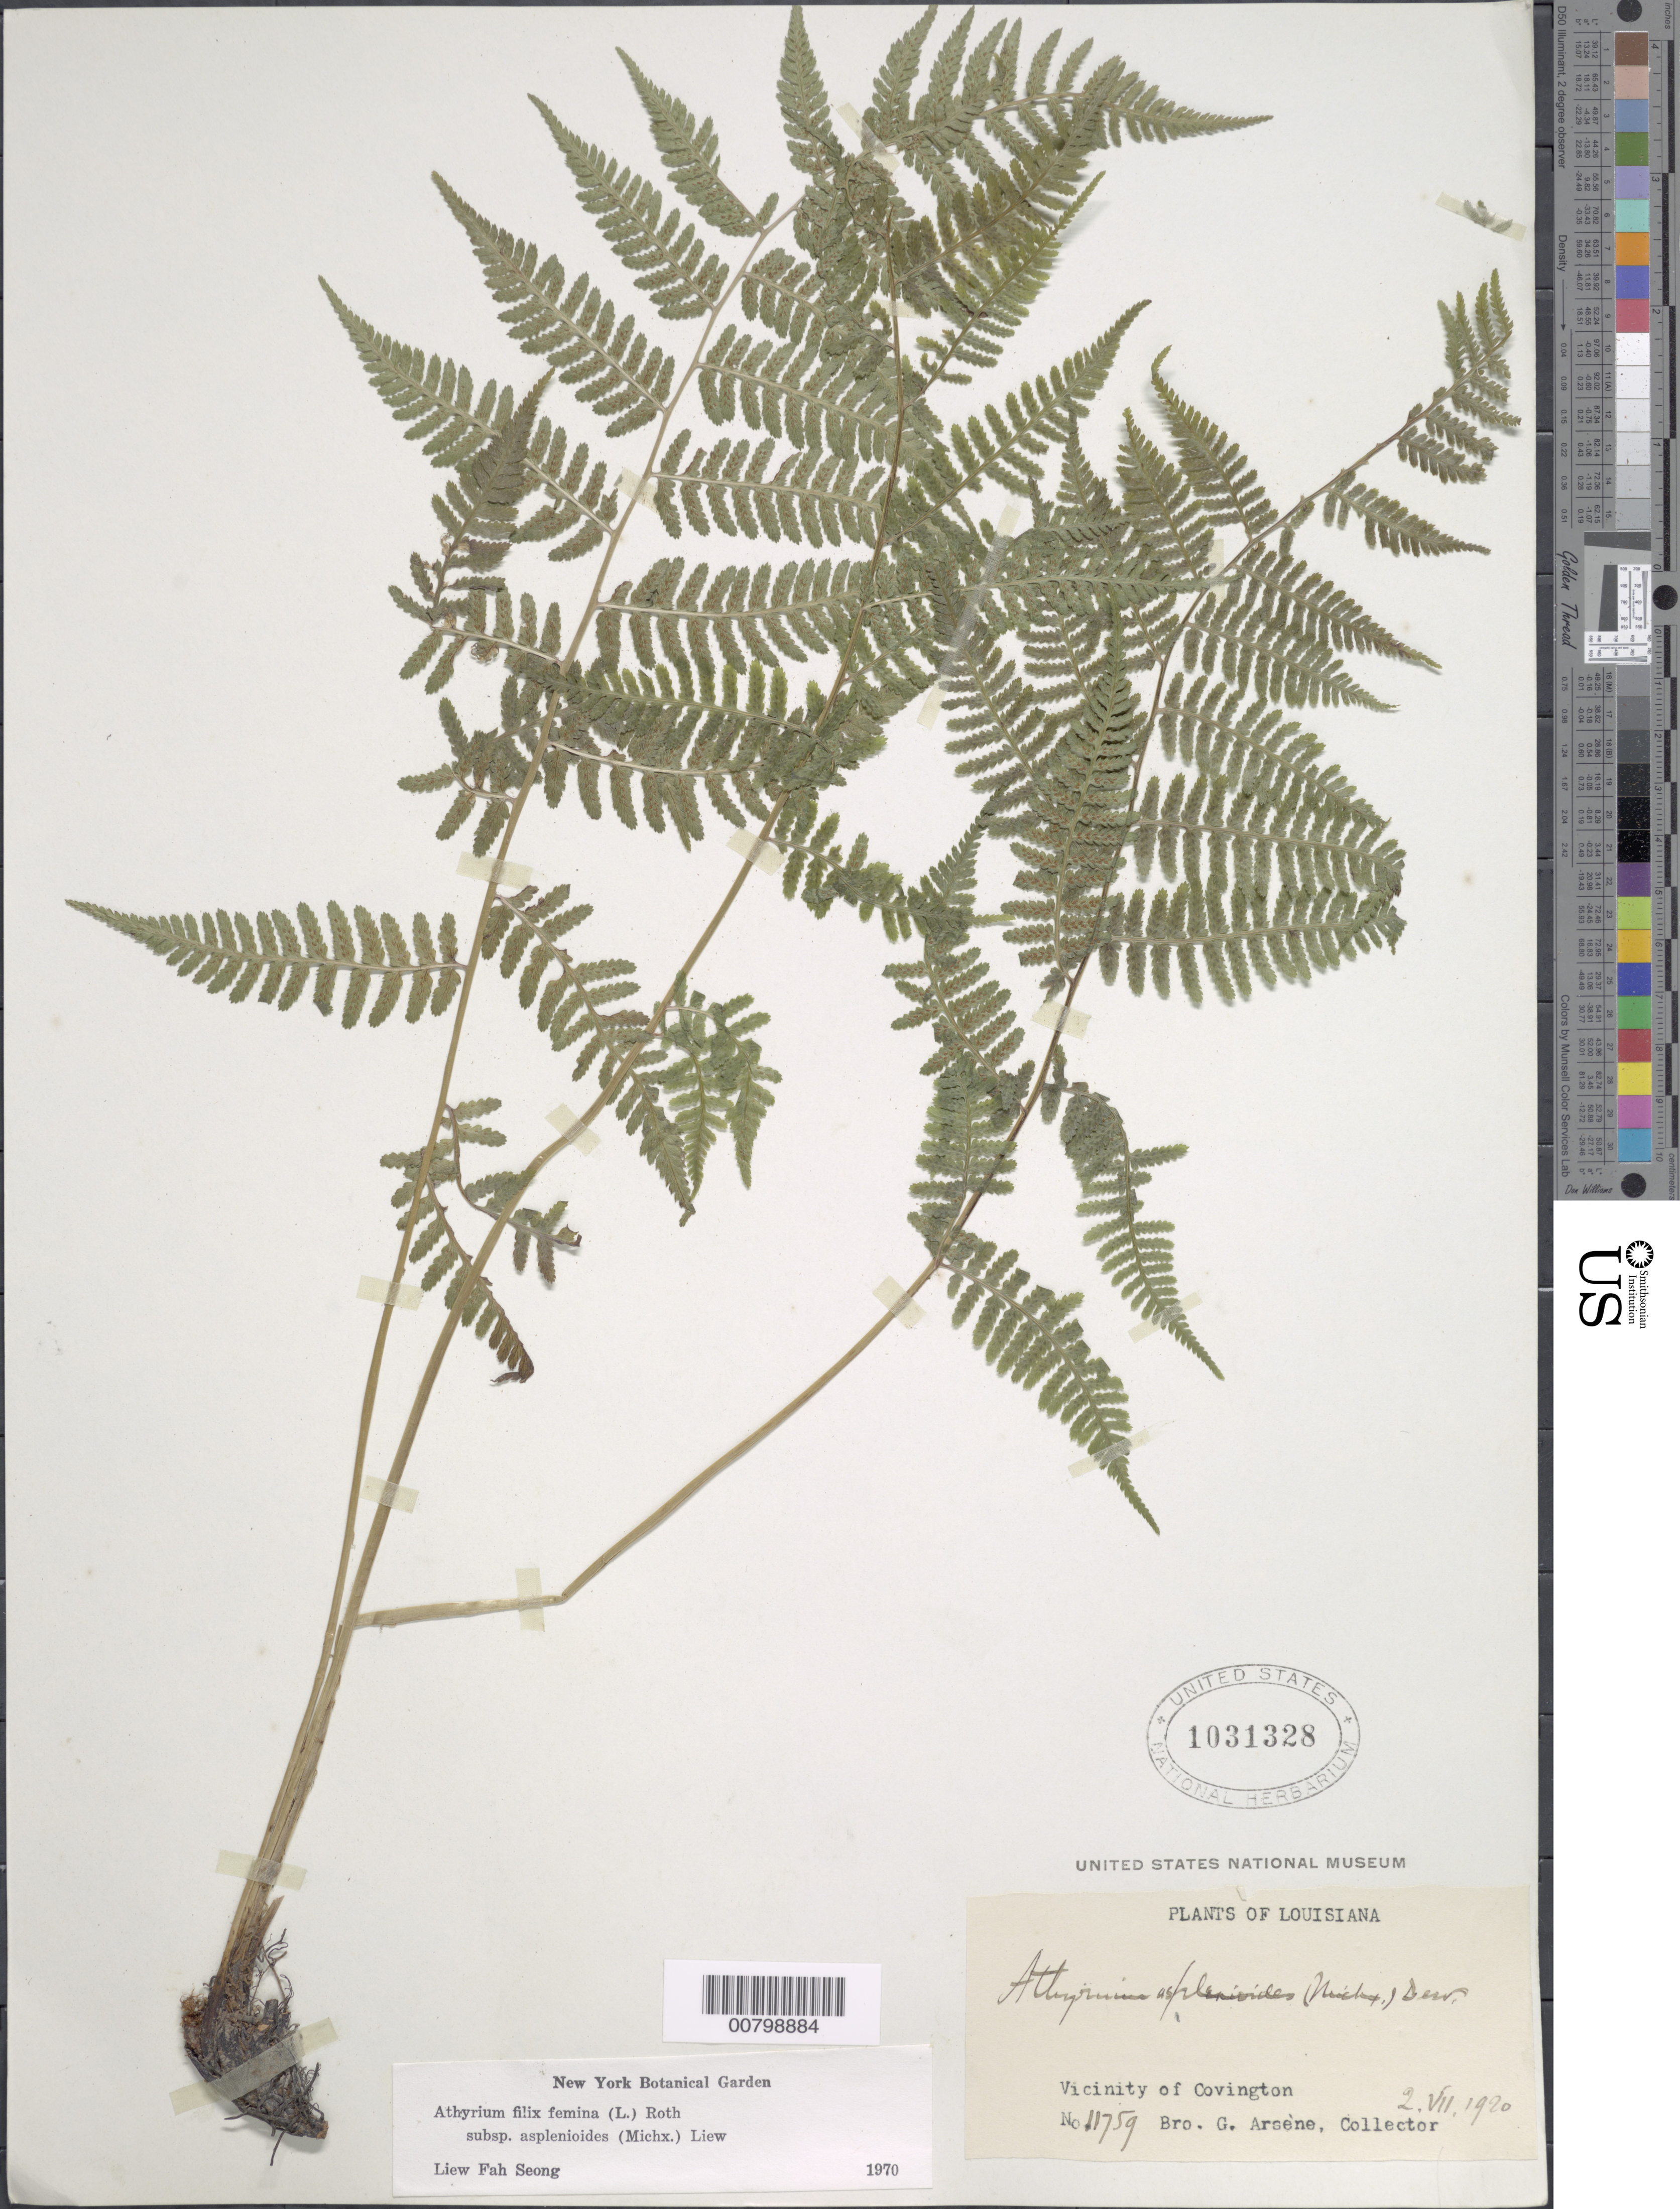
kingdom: Plantae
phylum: Tracheophyta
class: Polypodiopsida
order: Polypodiales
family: Athyriaceae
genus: Athyrium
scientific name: Athyrium filix-femina subsp. asplenioides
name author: (Michx.) Hultén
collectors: Bro. G. Arsène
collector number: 11759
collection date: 1920-07-02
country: United States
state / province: Louisiana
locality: Vicinity of Covington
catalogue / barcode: US 1031328